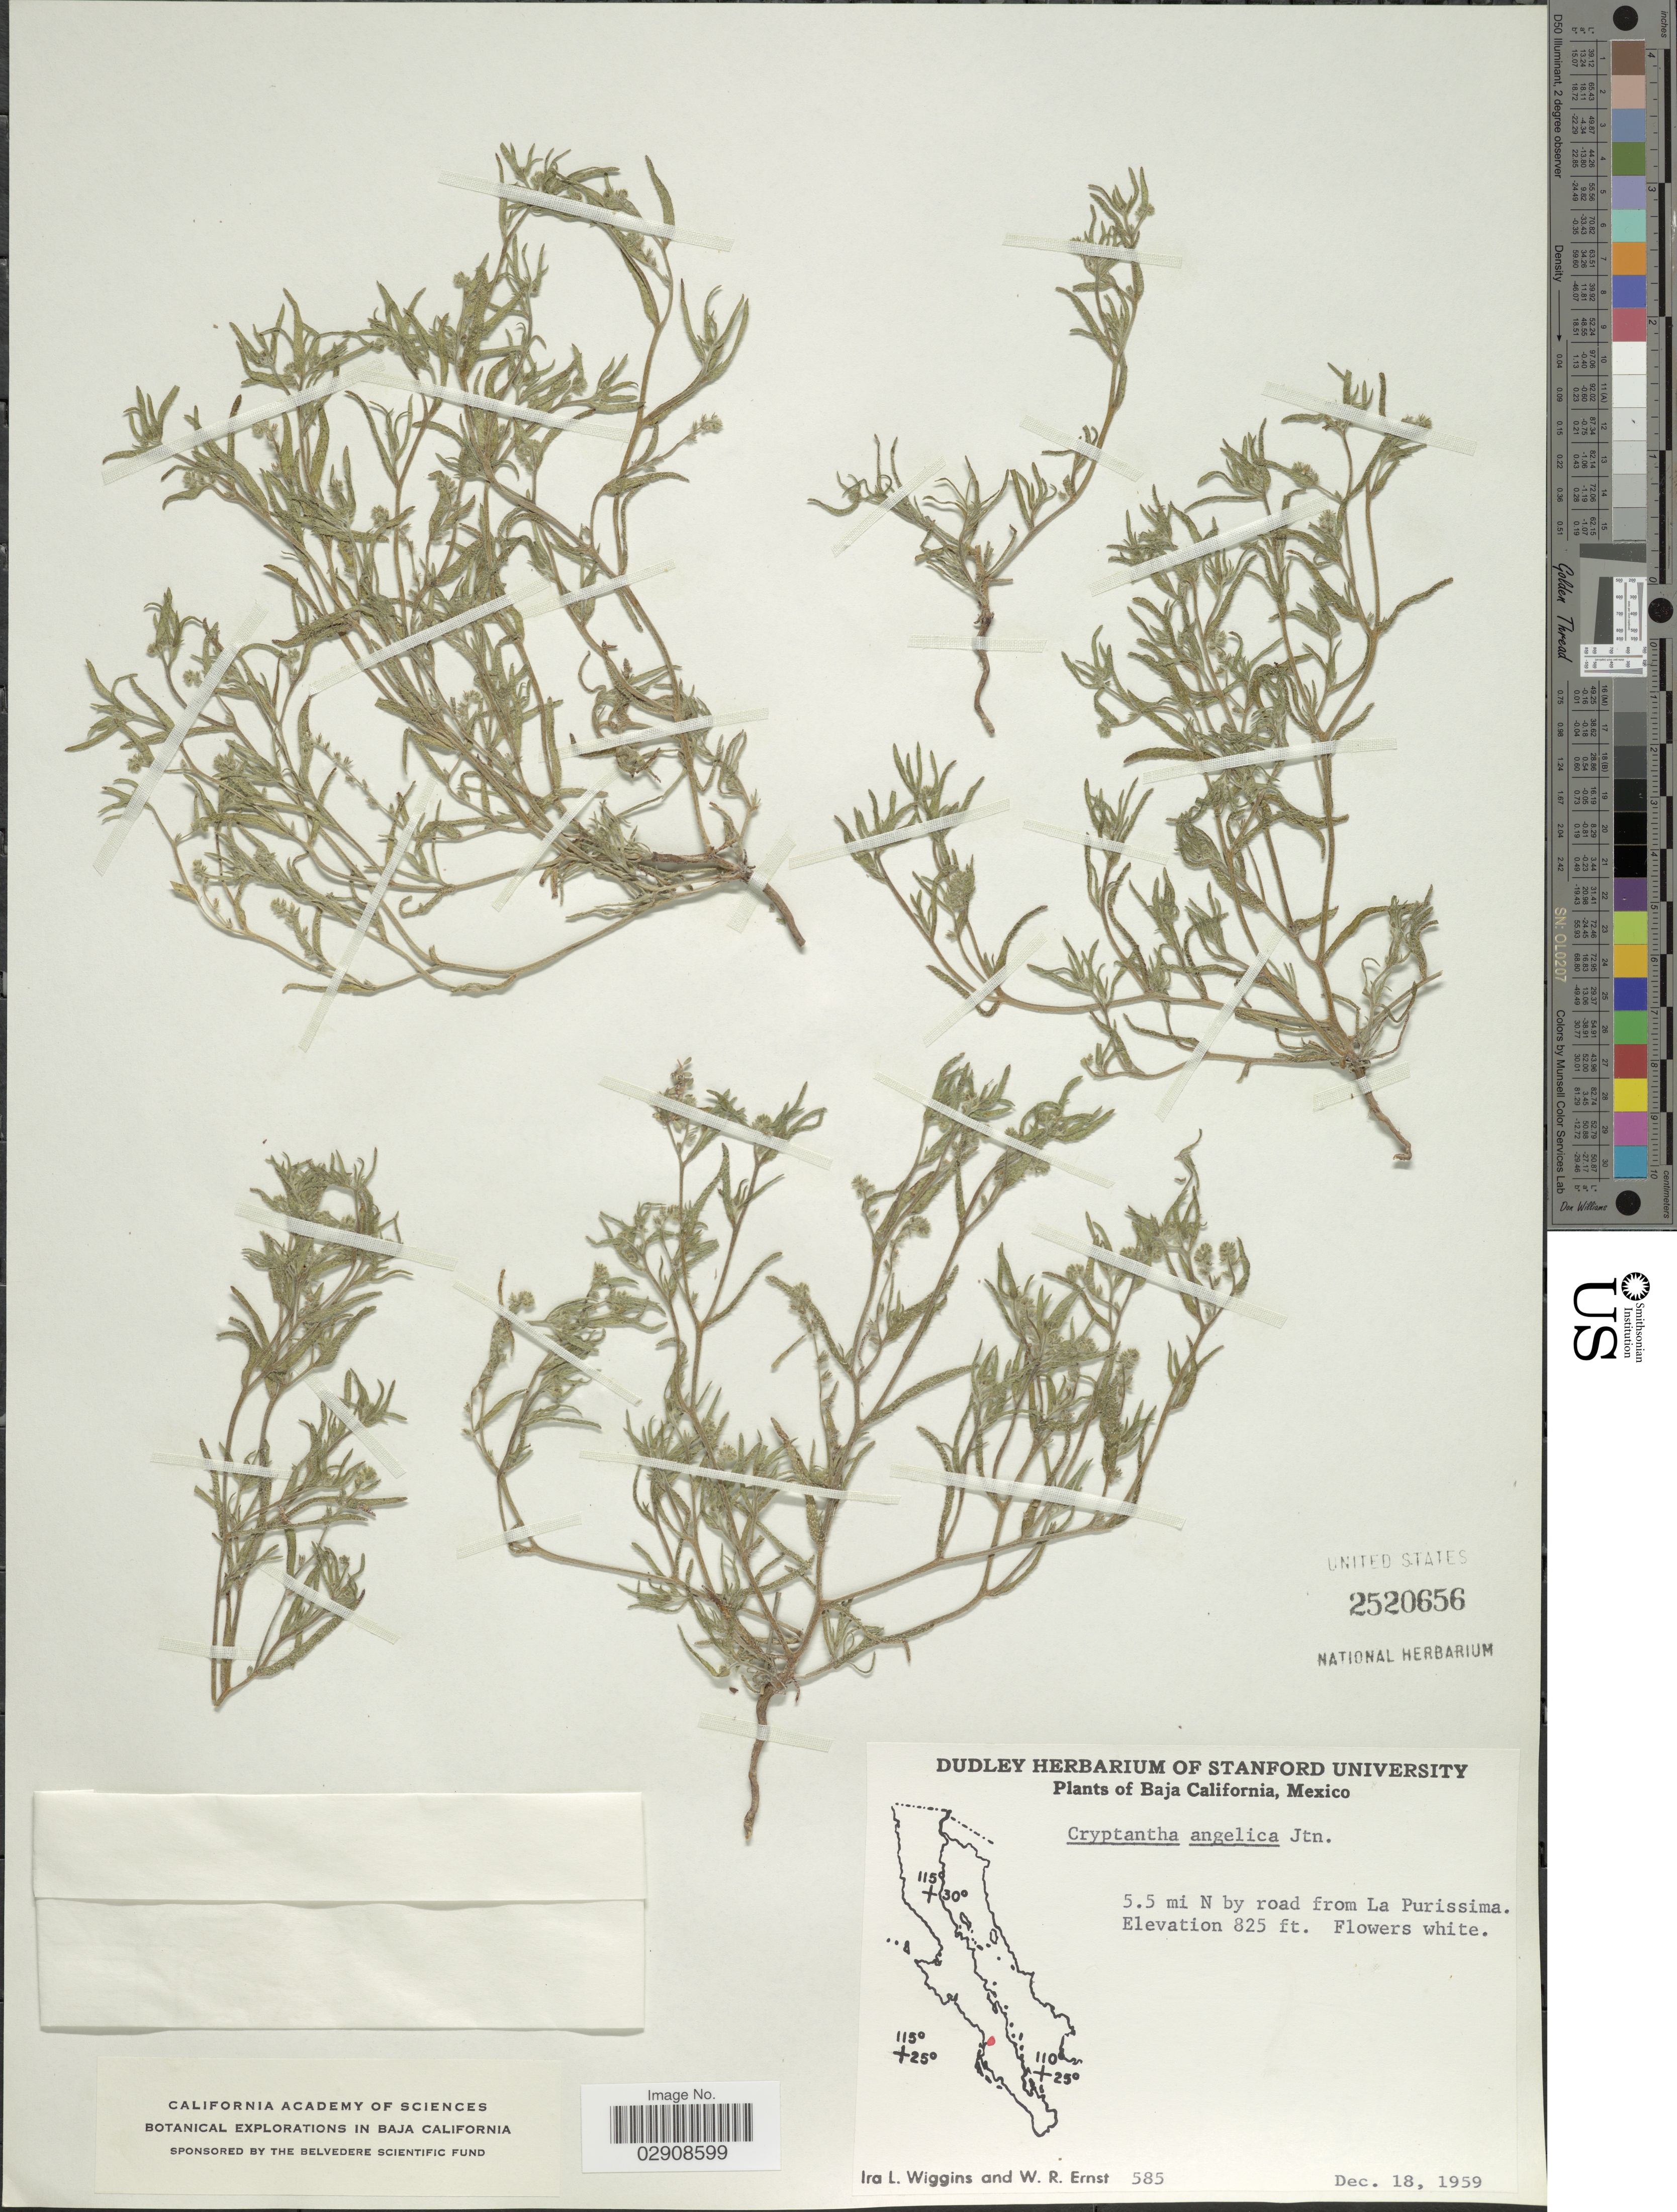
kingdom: Plantae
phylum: Tracheophyta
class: Magnoliopsida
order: Boraginales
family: Boraginaceae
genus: Cryptantha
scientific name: Cryptantha angelica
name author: I.M. Johnst.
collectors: I. L. Wiggins & W. R. Ernst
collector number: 585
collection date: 1959-12-18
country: Mexico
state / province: Baja California Sur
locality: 5.5 mi N by road from La Purissima.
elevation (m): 251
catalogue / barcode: US 2520656